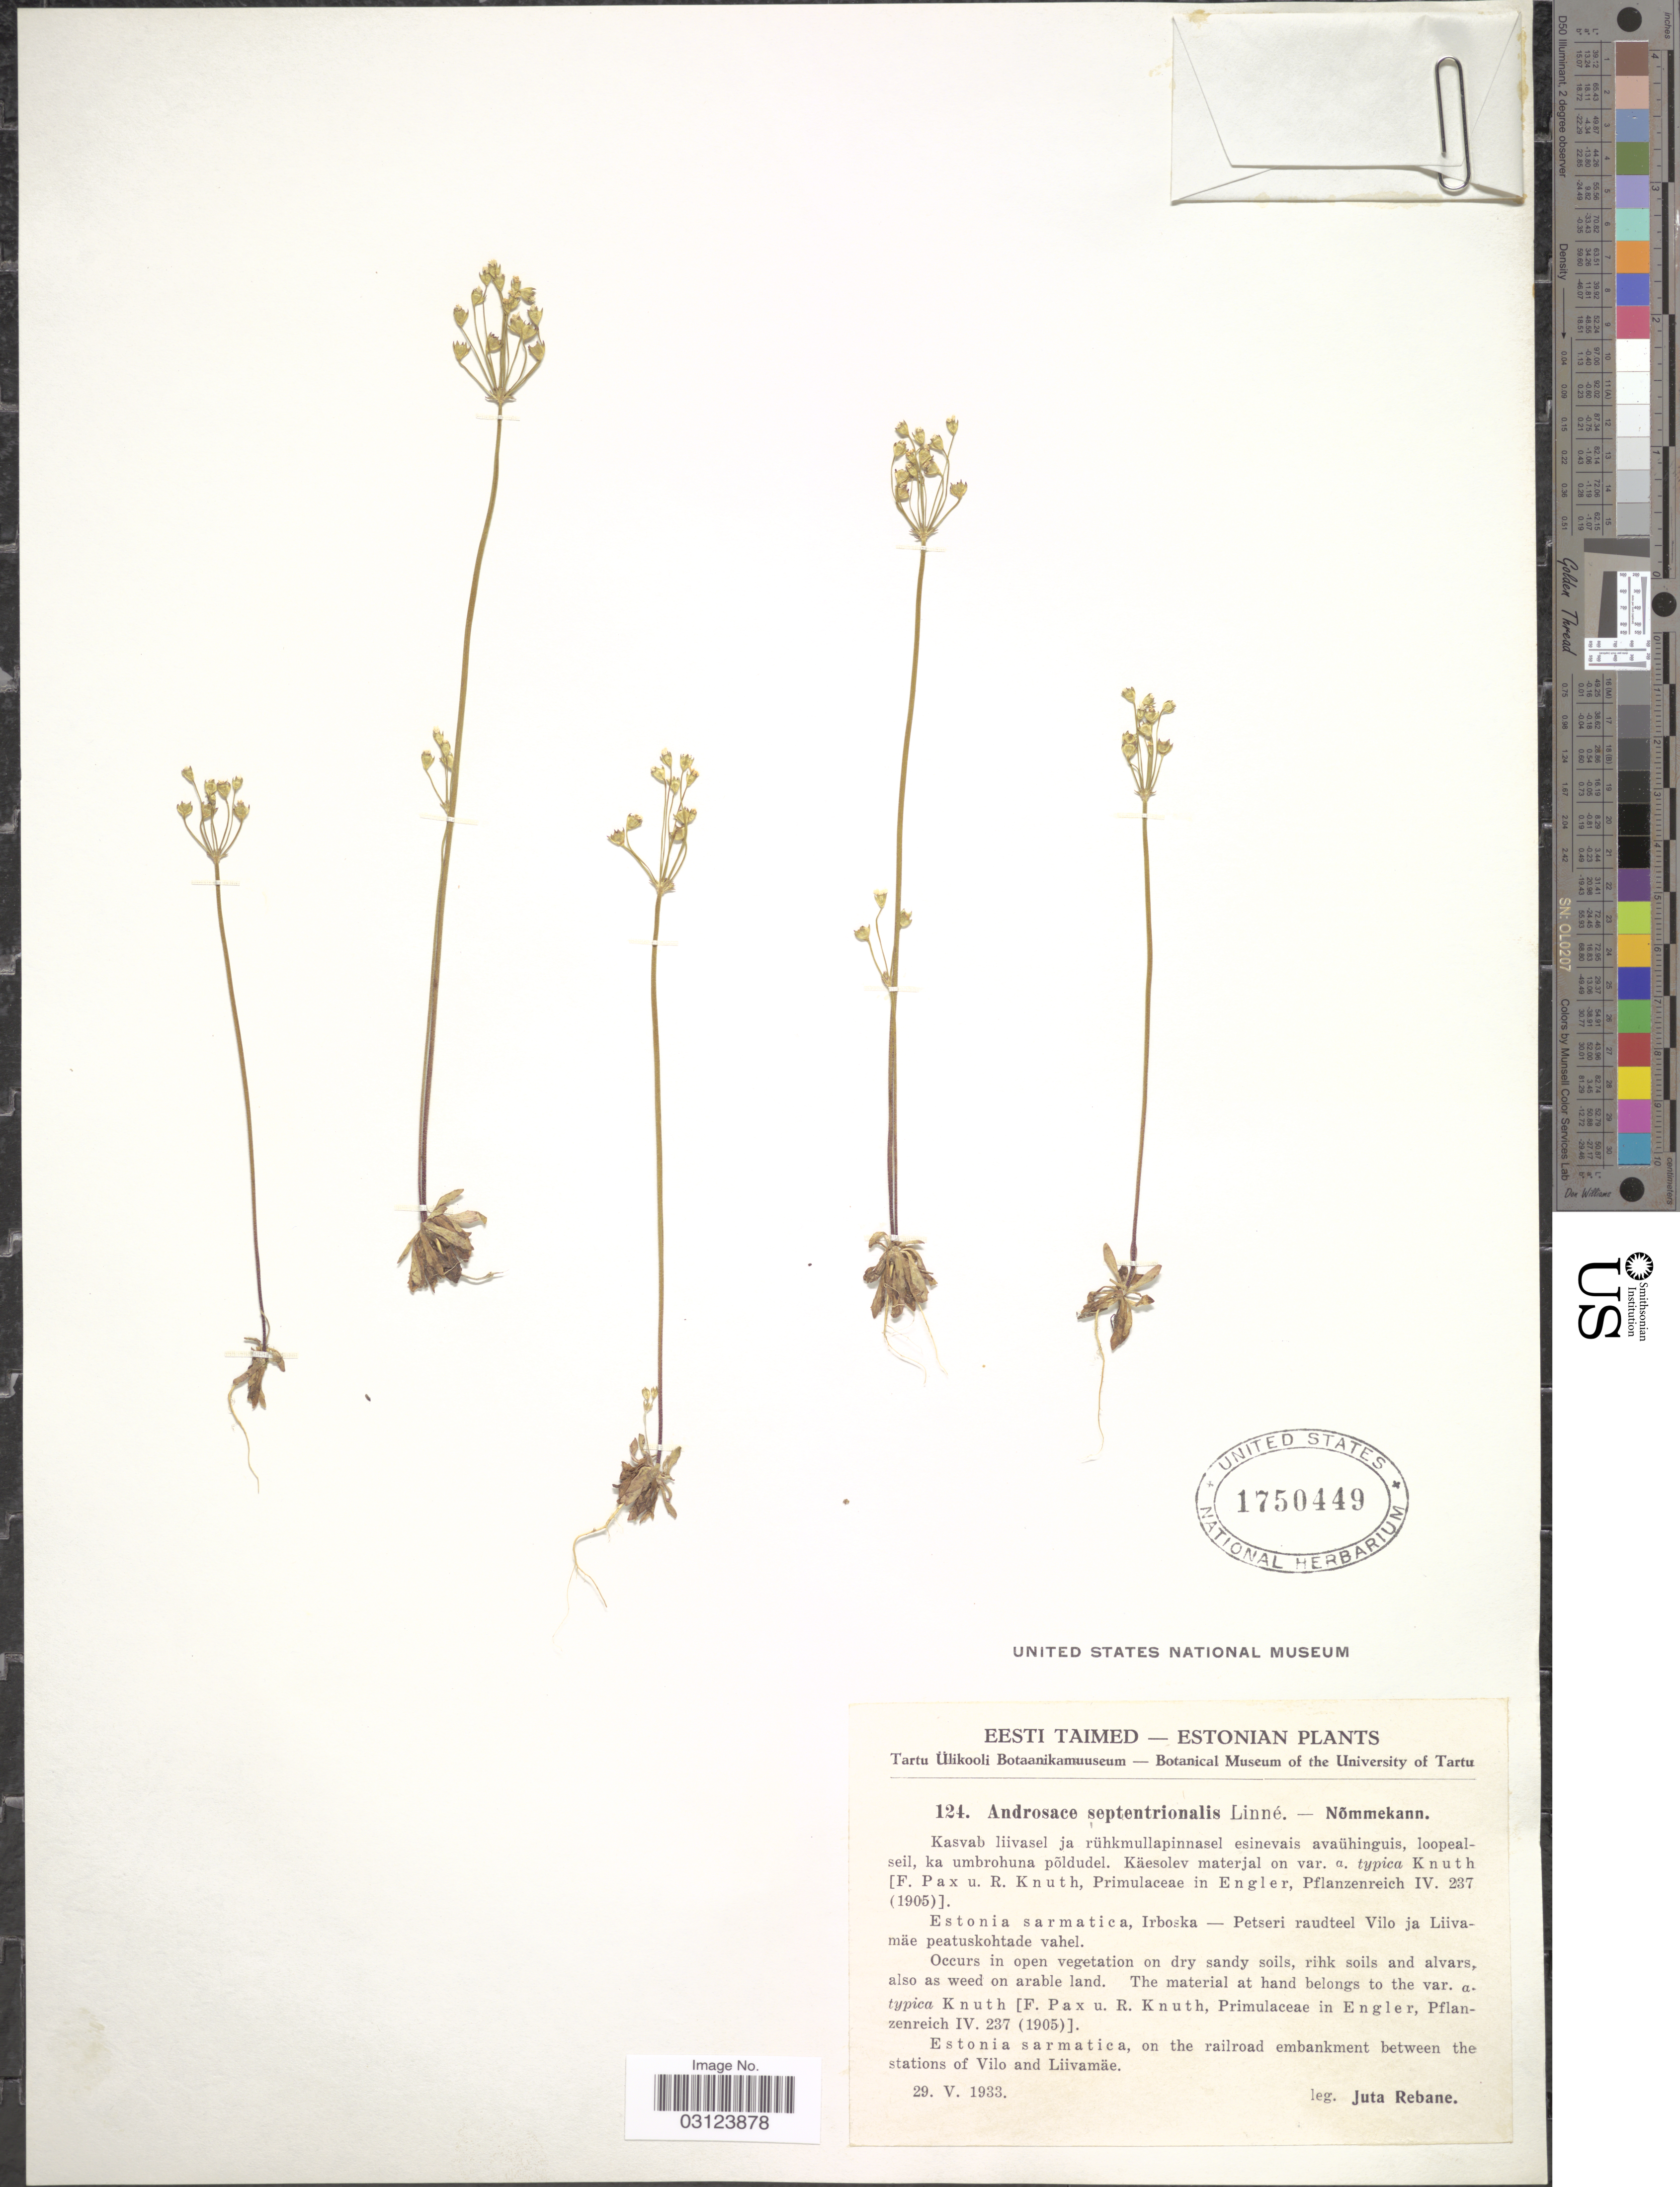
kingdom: Plantae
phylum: Tracheophyta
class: Magnoliopsida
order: Ericales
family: Primulaceae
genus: Androsace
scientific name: Androsace septentrionalis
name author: L.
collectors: J. Rebane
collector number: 124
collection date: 1933-05-29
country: Estonia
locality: Estonia sarmatica, on the railroad embankment between the stations of Vilo and Liivamäe.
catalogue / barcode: US 1750449